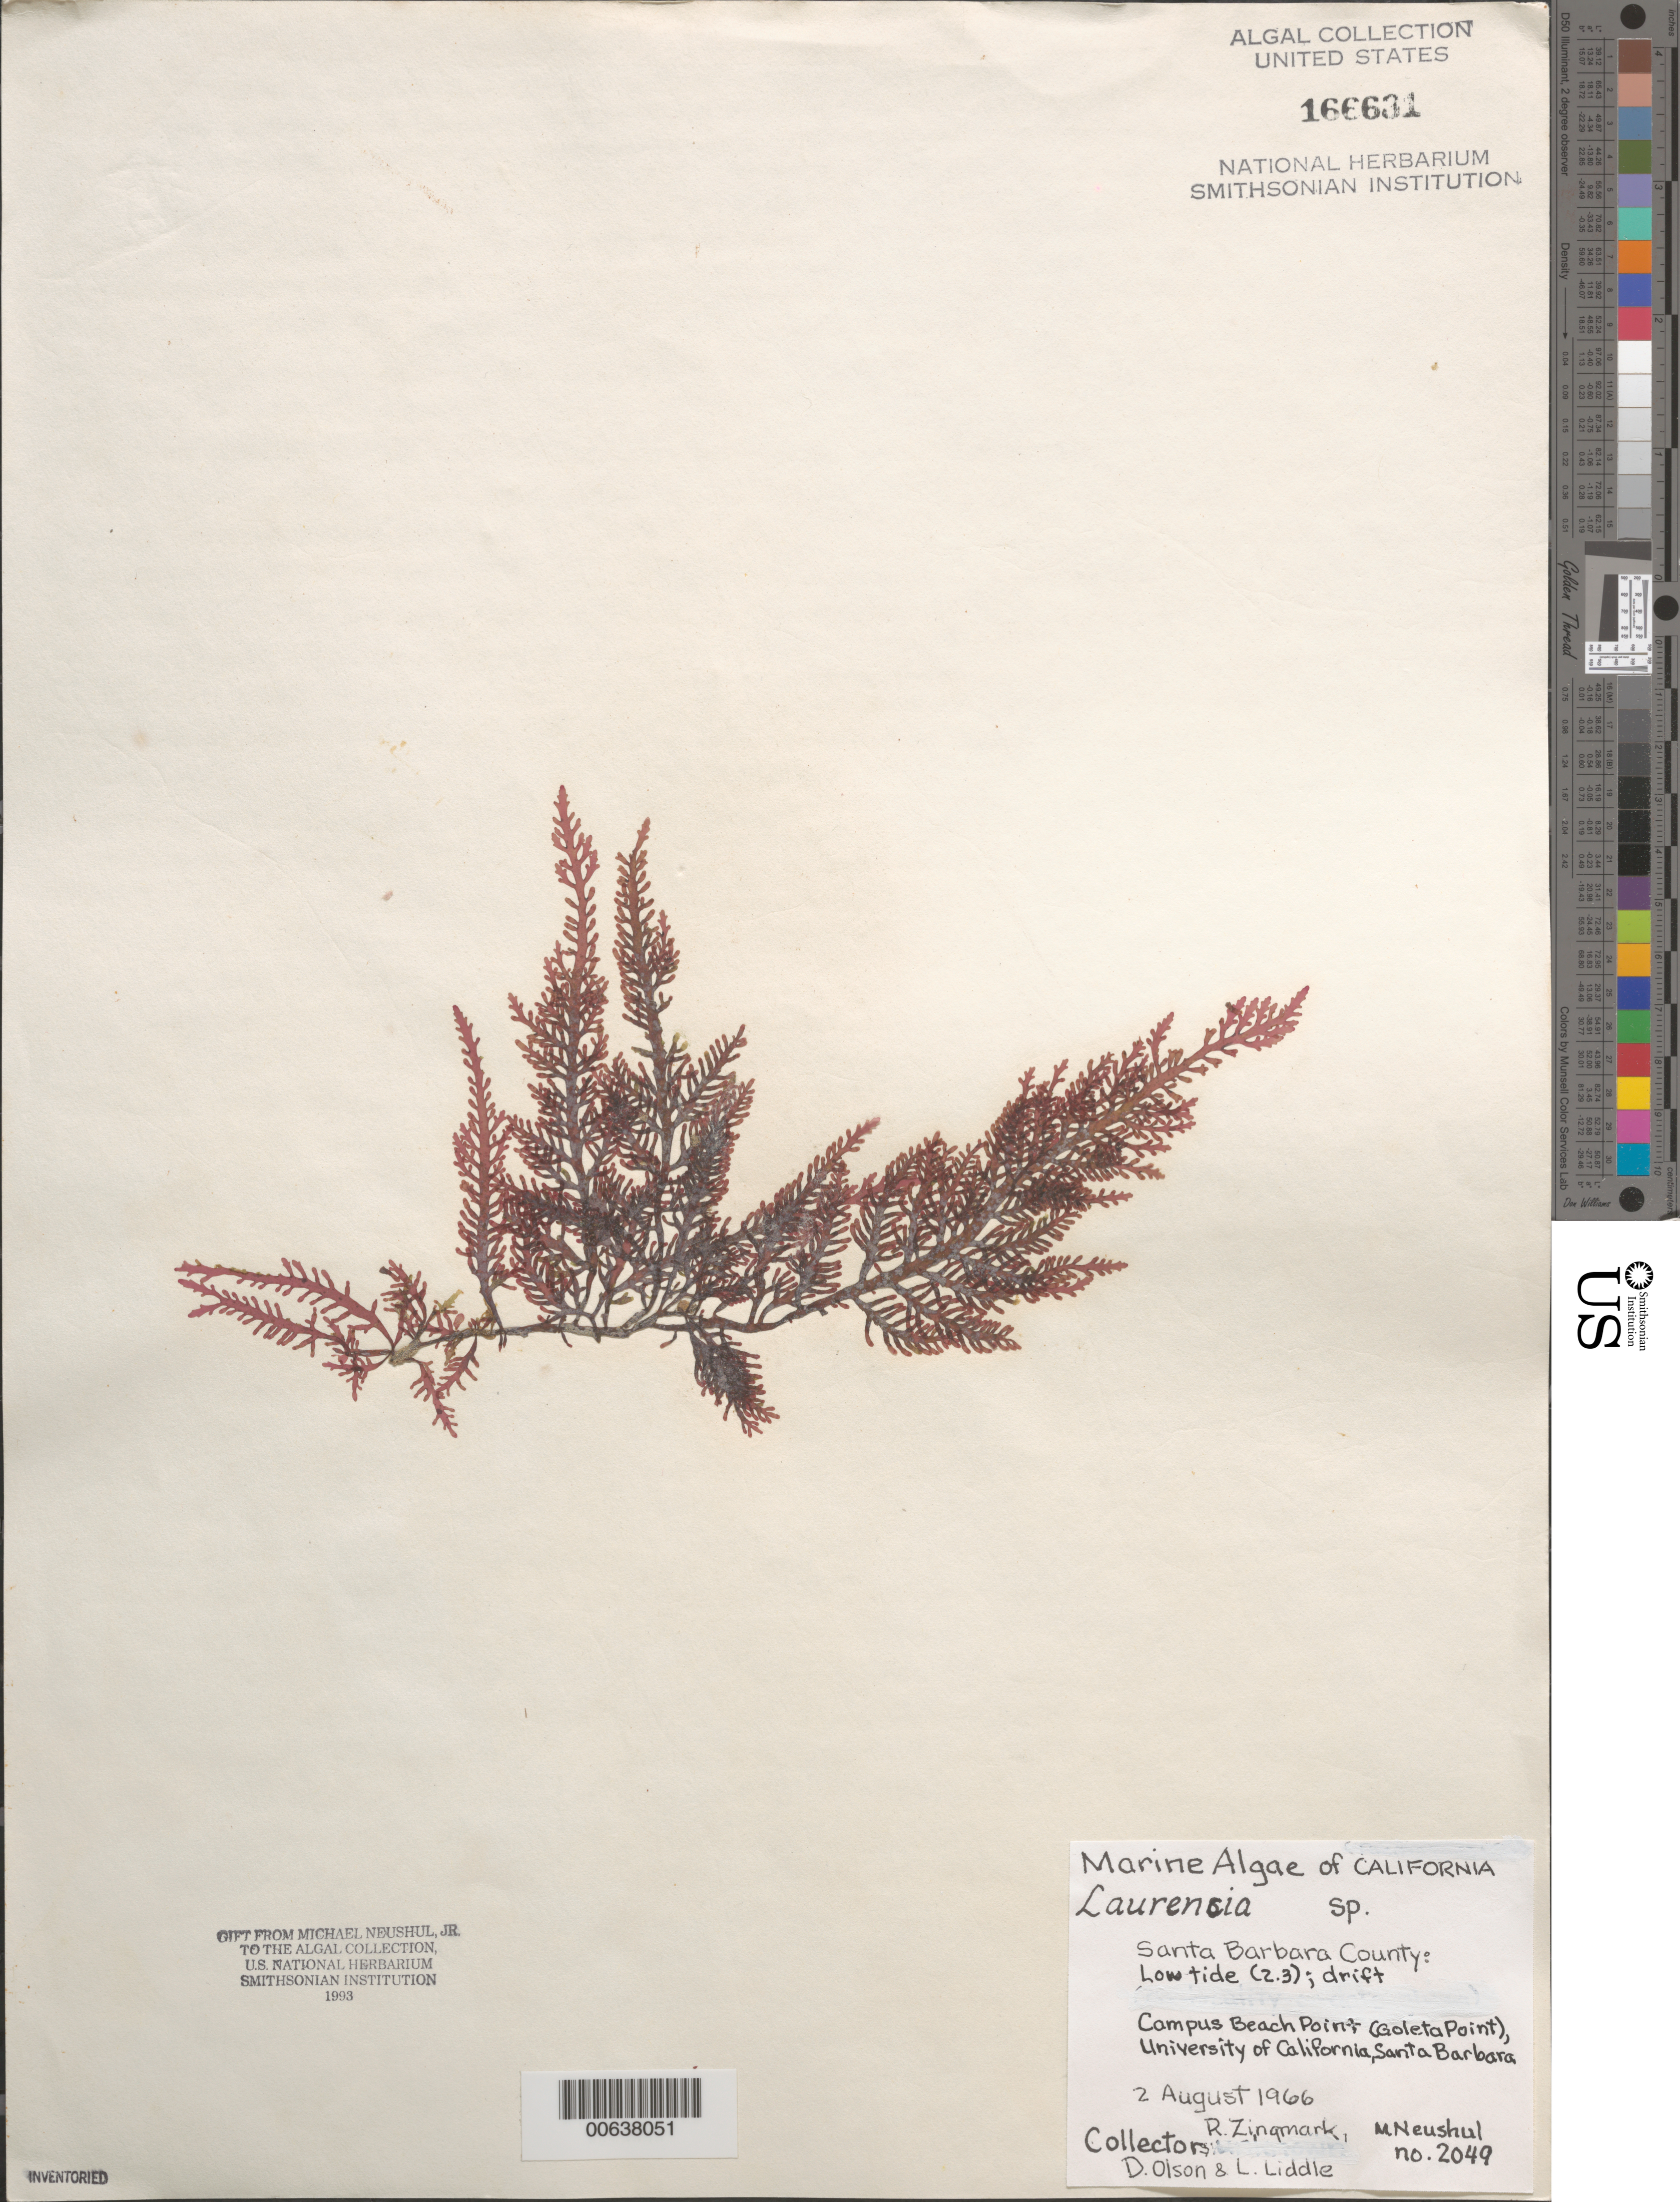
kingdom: Plantae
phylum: Rhodophyta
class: Florideophyceae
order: Ceramiales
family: Rhodomelaceae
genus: Laurencia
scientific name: Laurencia sp.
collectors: R. Zingmark, D. Olsen & L. Liddle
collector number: Neushul 2049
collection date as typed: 02 Aug 1966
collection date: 1966-08-02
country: United States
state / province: California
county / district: Santa Barbara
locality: Campus Beach Point, Goleta Point, University of California at Santa Barbara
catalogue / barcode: US 166631